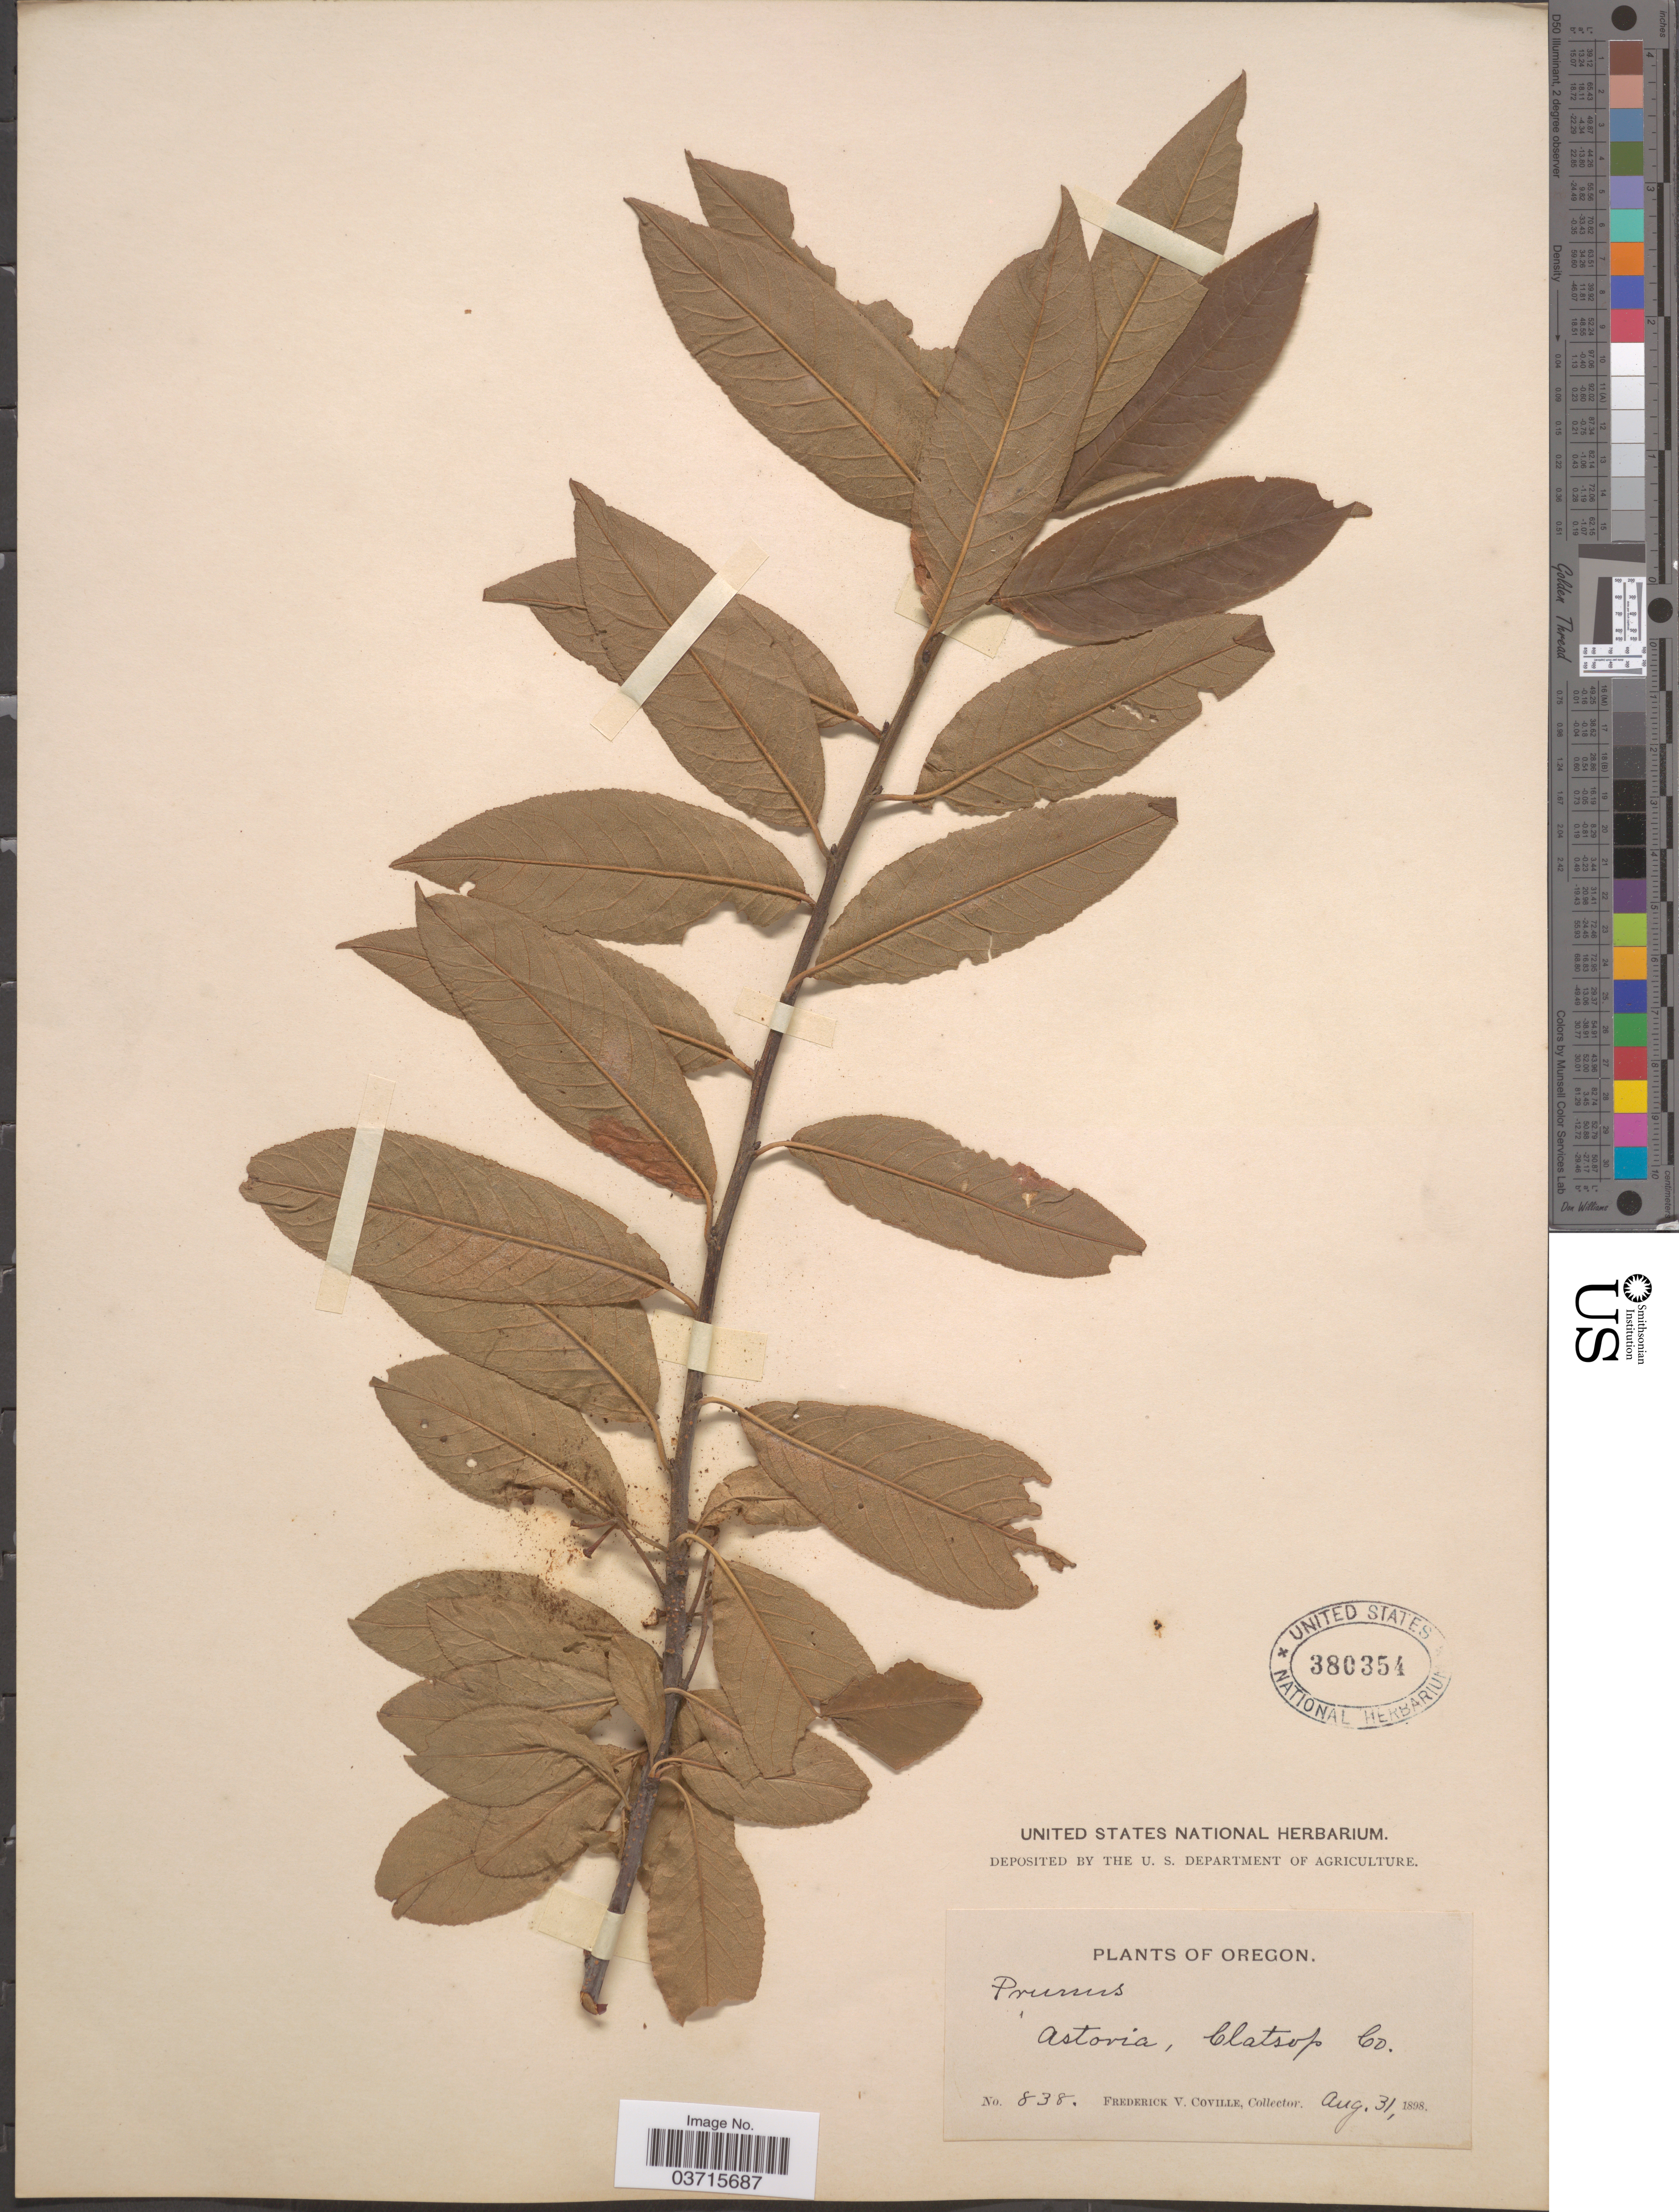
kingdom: Plantae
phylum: Tracheophyta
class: Magnoliopsida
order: Rosales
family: Rosaceae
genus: Prunus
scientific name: Prunus mollis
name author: Torr.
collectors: F. V. Coville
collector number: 838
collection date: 1898-08-31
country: United States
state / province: Oregon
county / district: Clatsop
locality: Astoria, Clatsop Co.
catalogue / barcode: US 380354